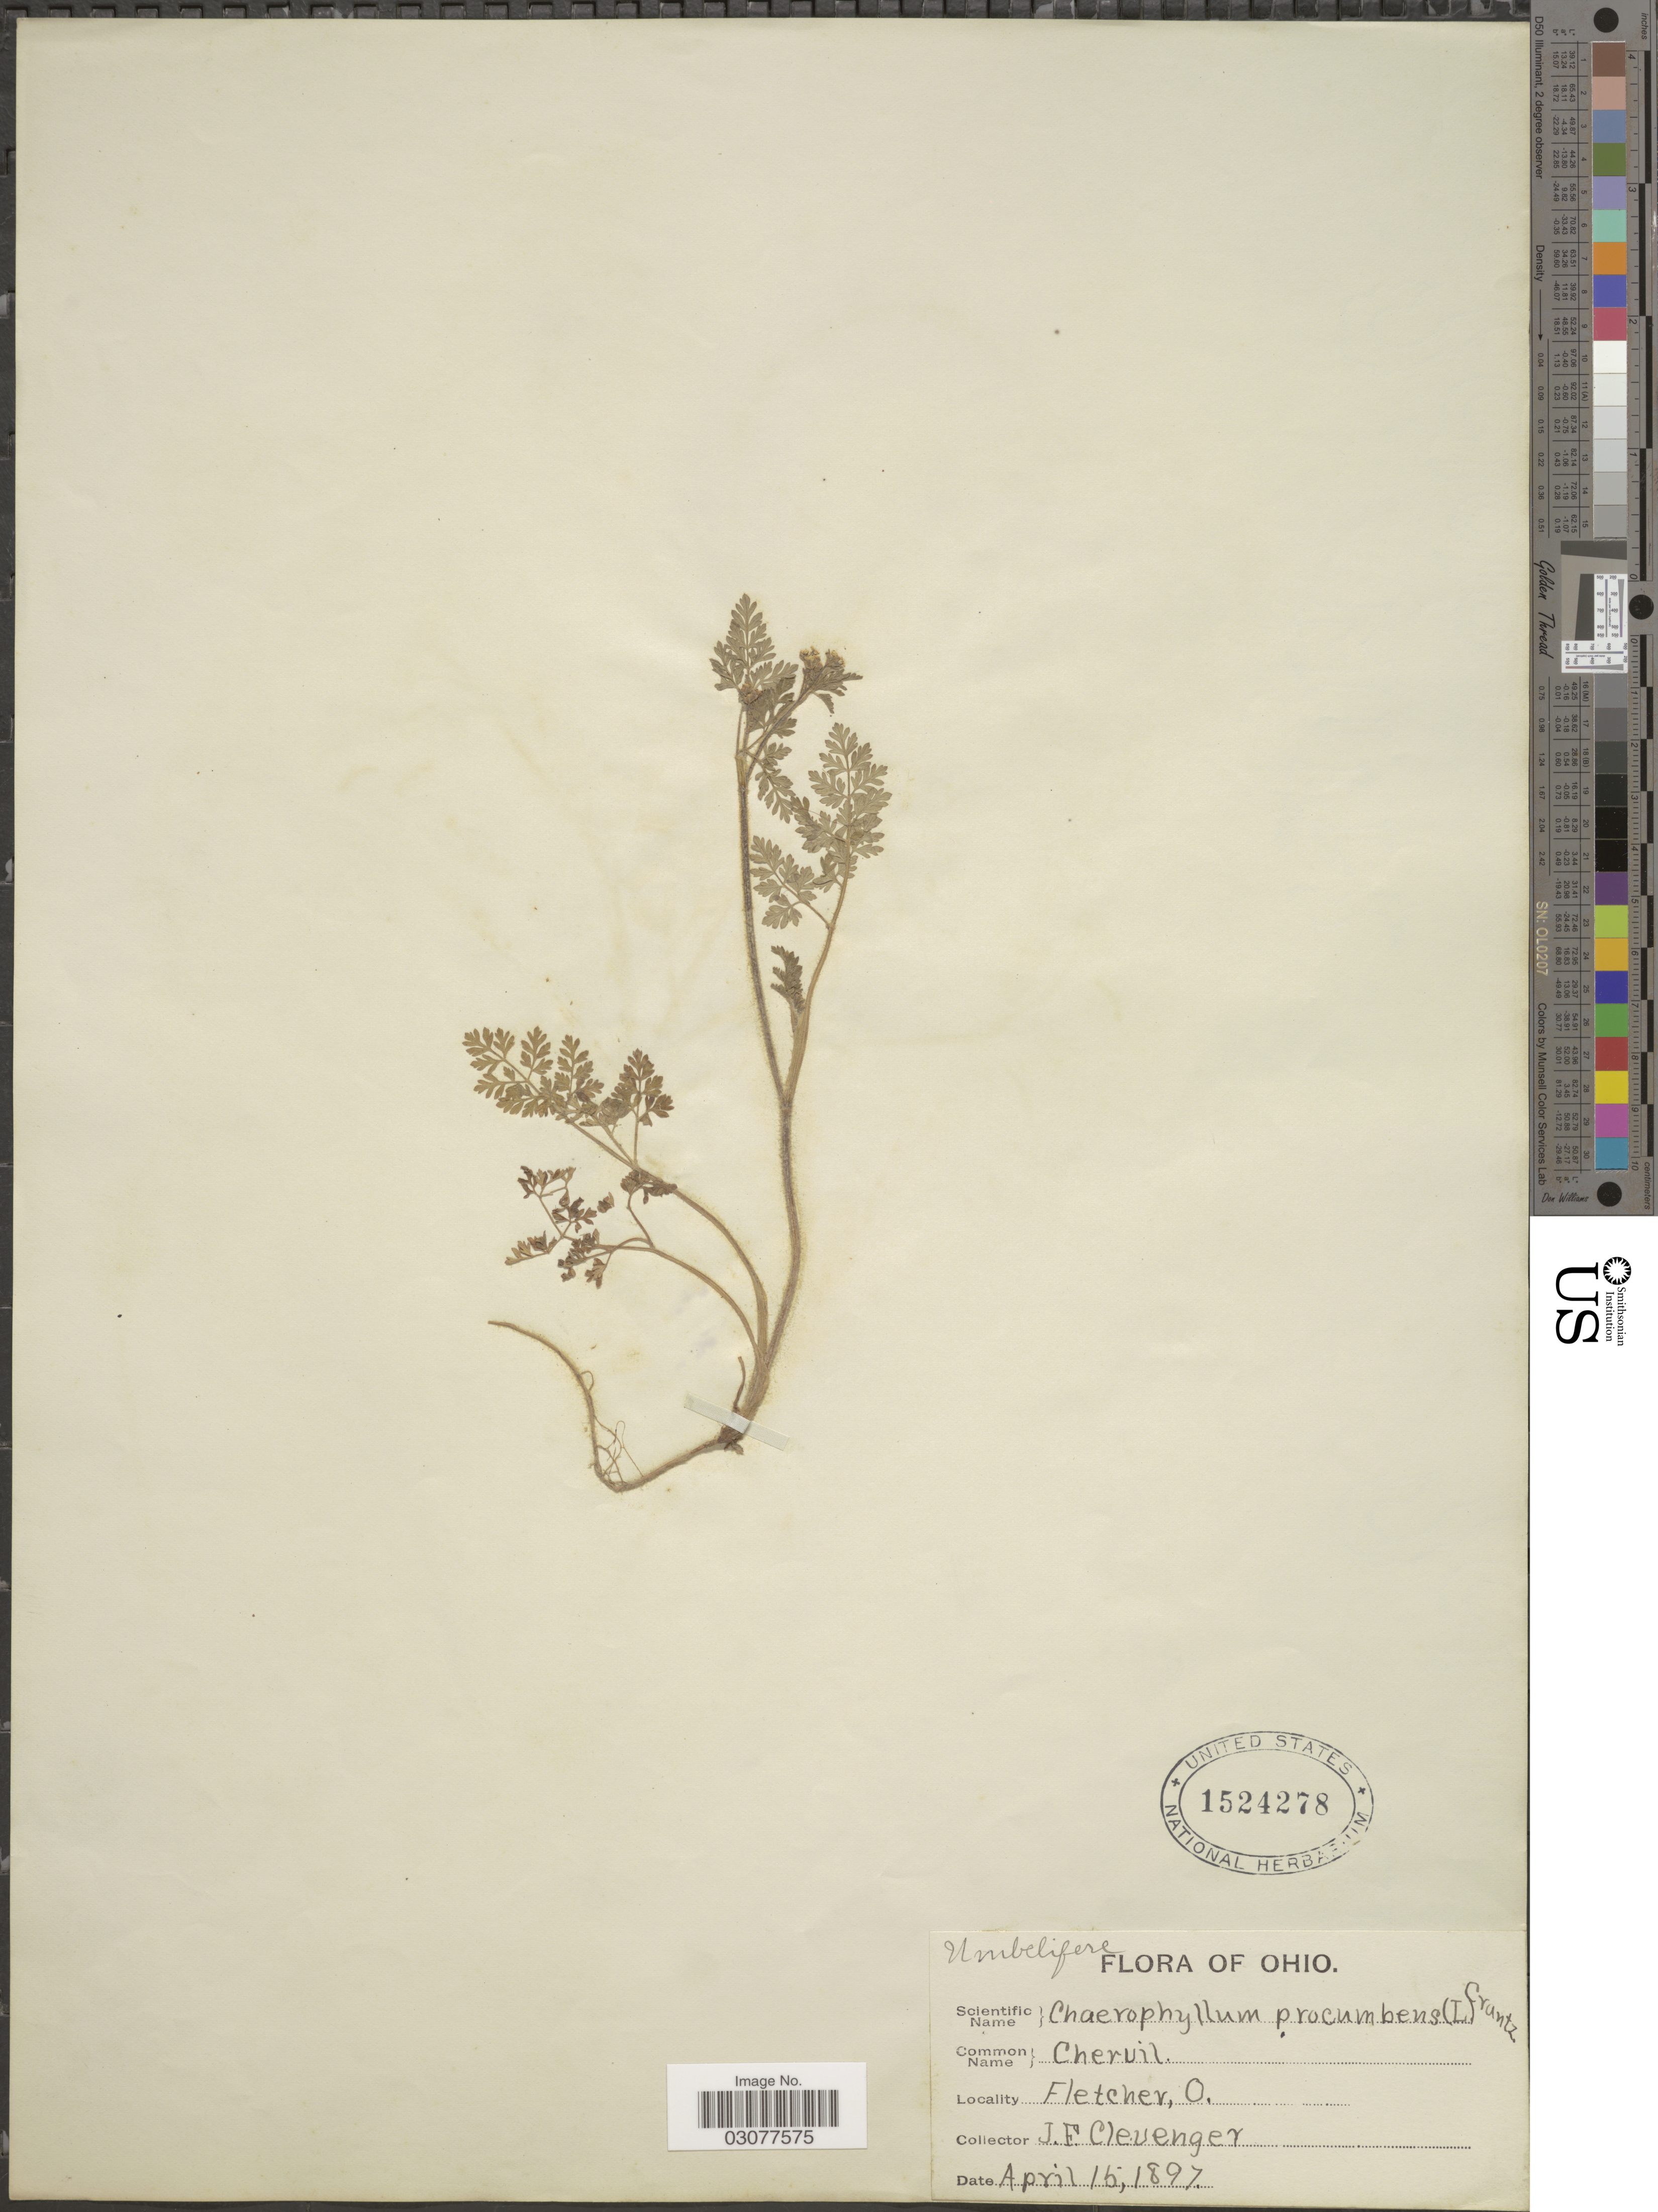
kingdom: Plantae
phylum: Tracheophyta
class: Magnoliopsida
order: Apiales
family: Apiaceae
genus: Chaerophyllum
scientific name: Chaerophyllum procumbens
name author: (L.) Crantz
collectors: J. F. Clevenger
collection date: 1897-04-15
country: United States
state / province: Ohio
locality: Fletcher.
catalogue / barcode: US 1524278